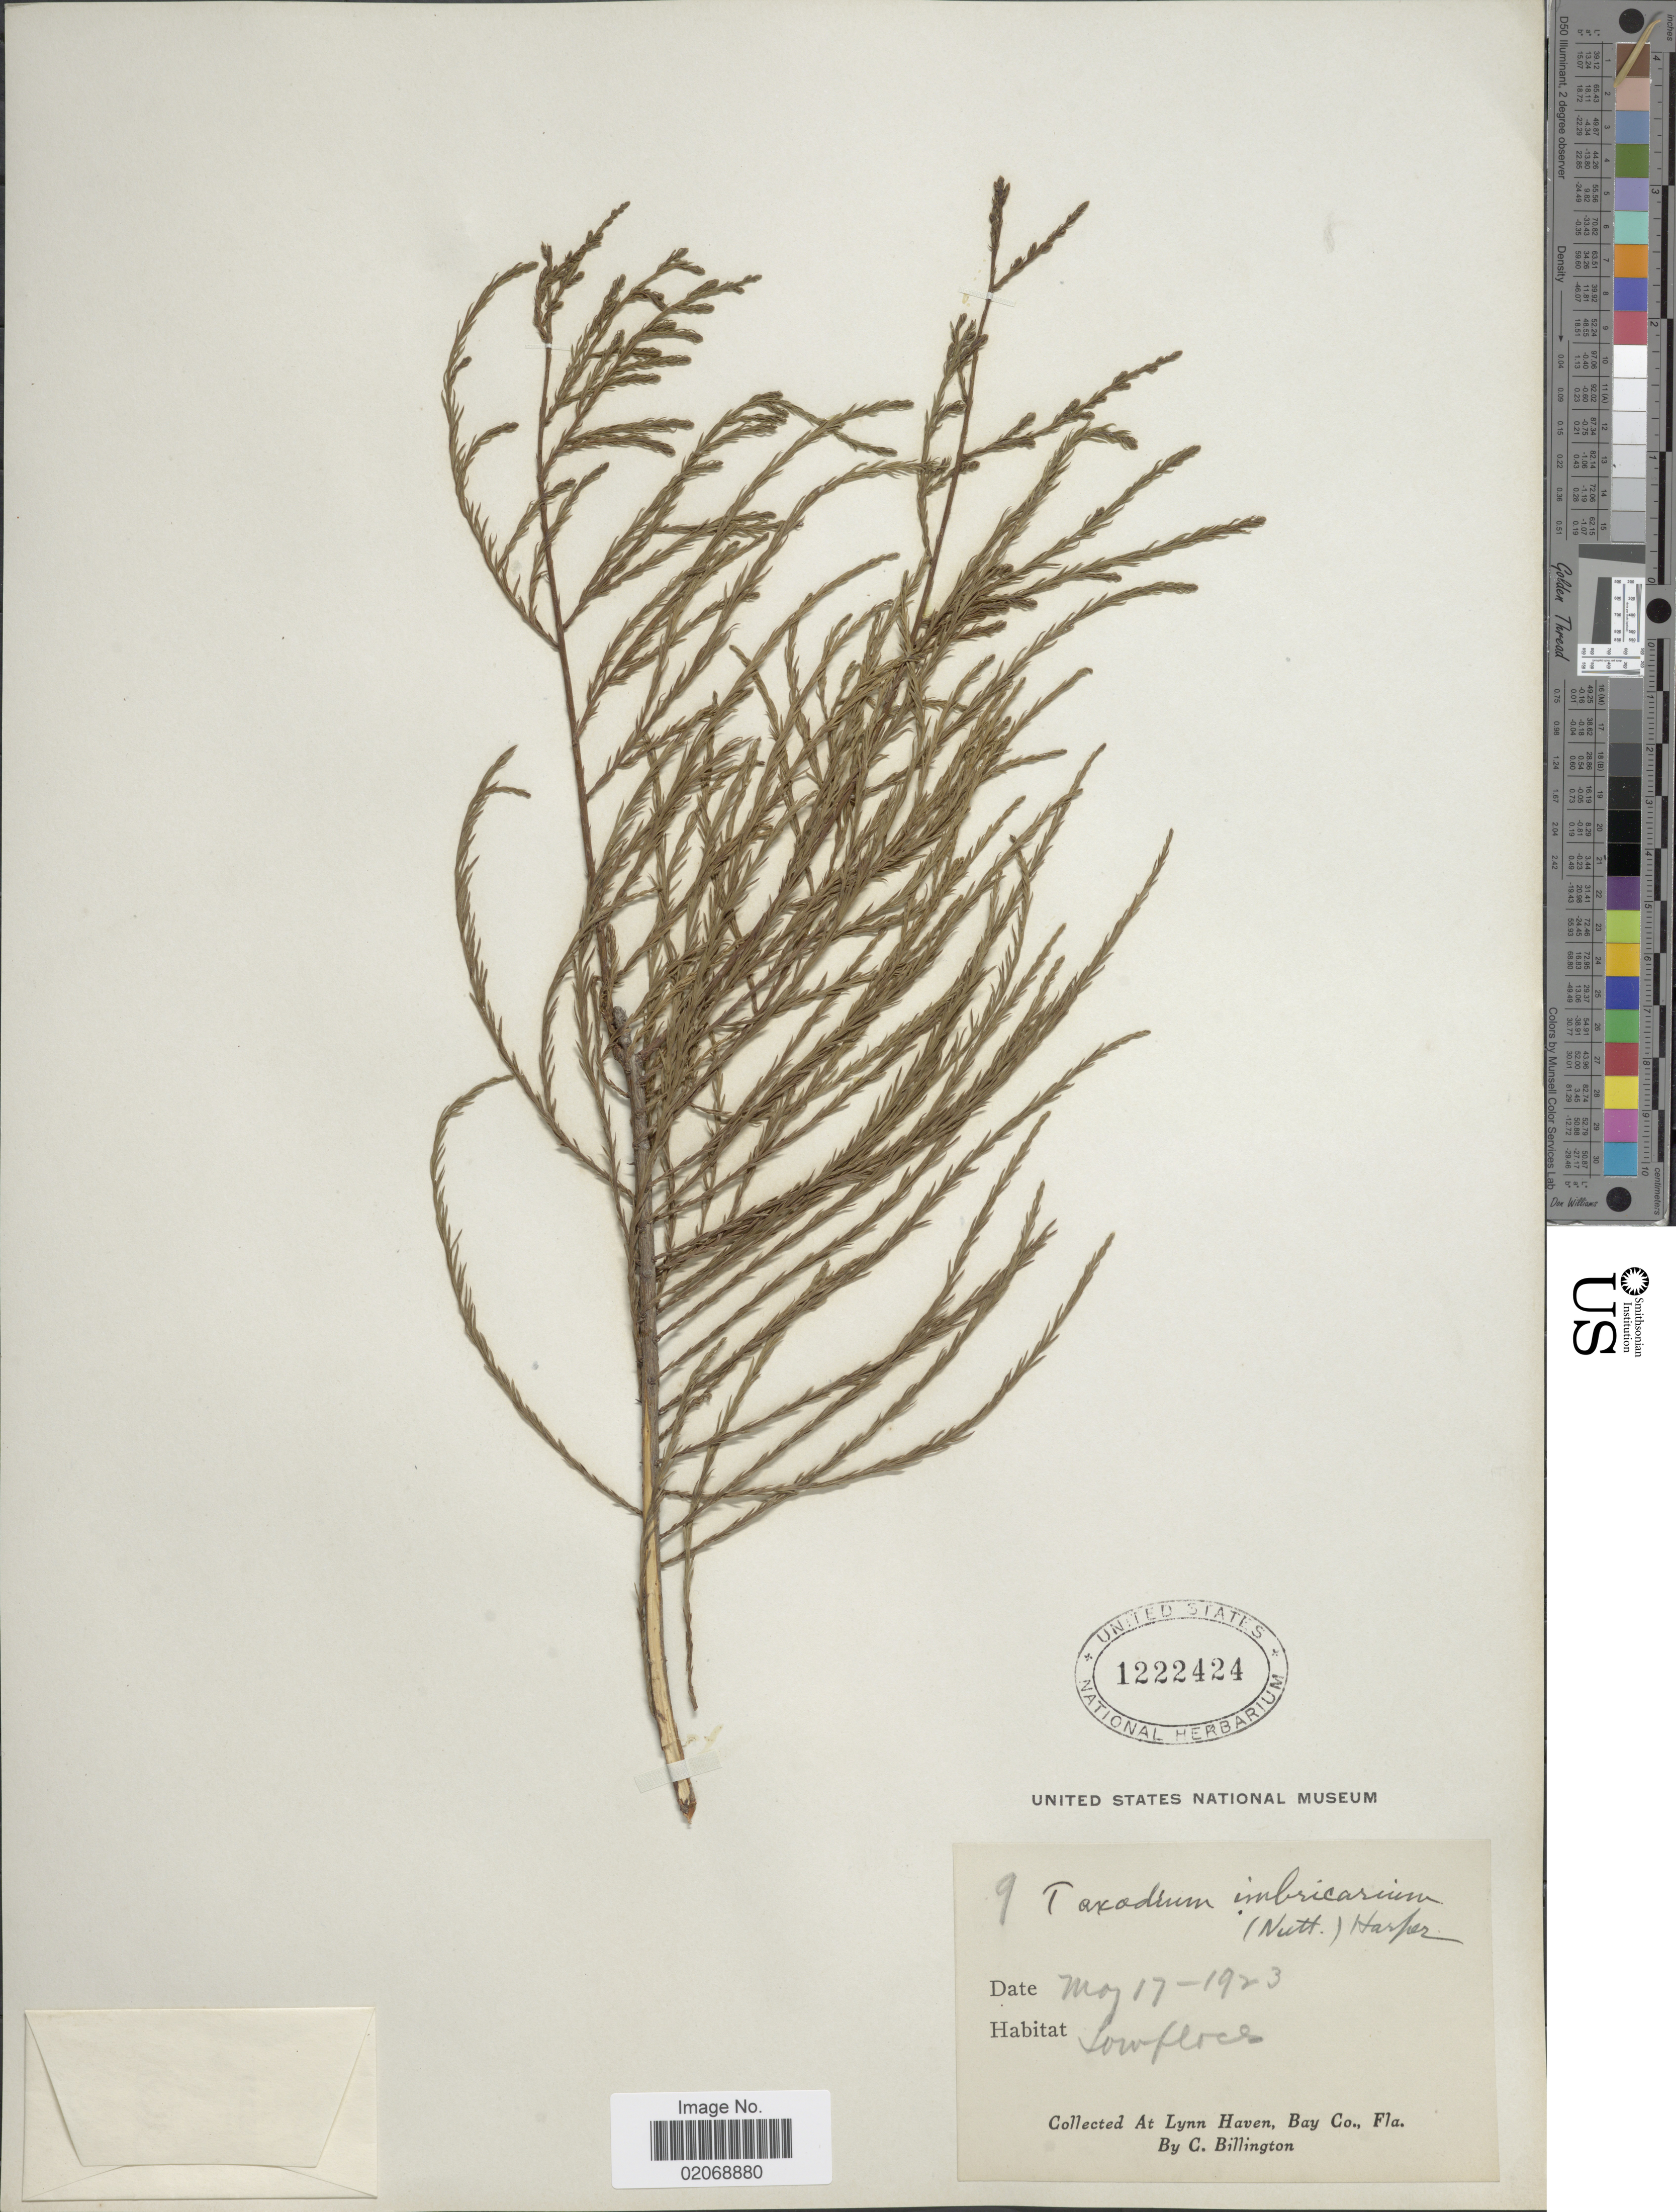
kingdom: Plantae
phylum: Tracheophyta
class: Pinopsida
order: Pinales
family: Cupressaceae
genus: Taxodium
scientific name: Taxodium ascendens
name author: Brongn.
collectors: C. Billington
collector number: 9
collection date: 1923-05-17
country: United States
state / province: Florida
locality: At Lynn Haven, Bay Co.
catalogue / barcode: US 1222424